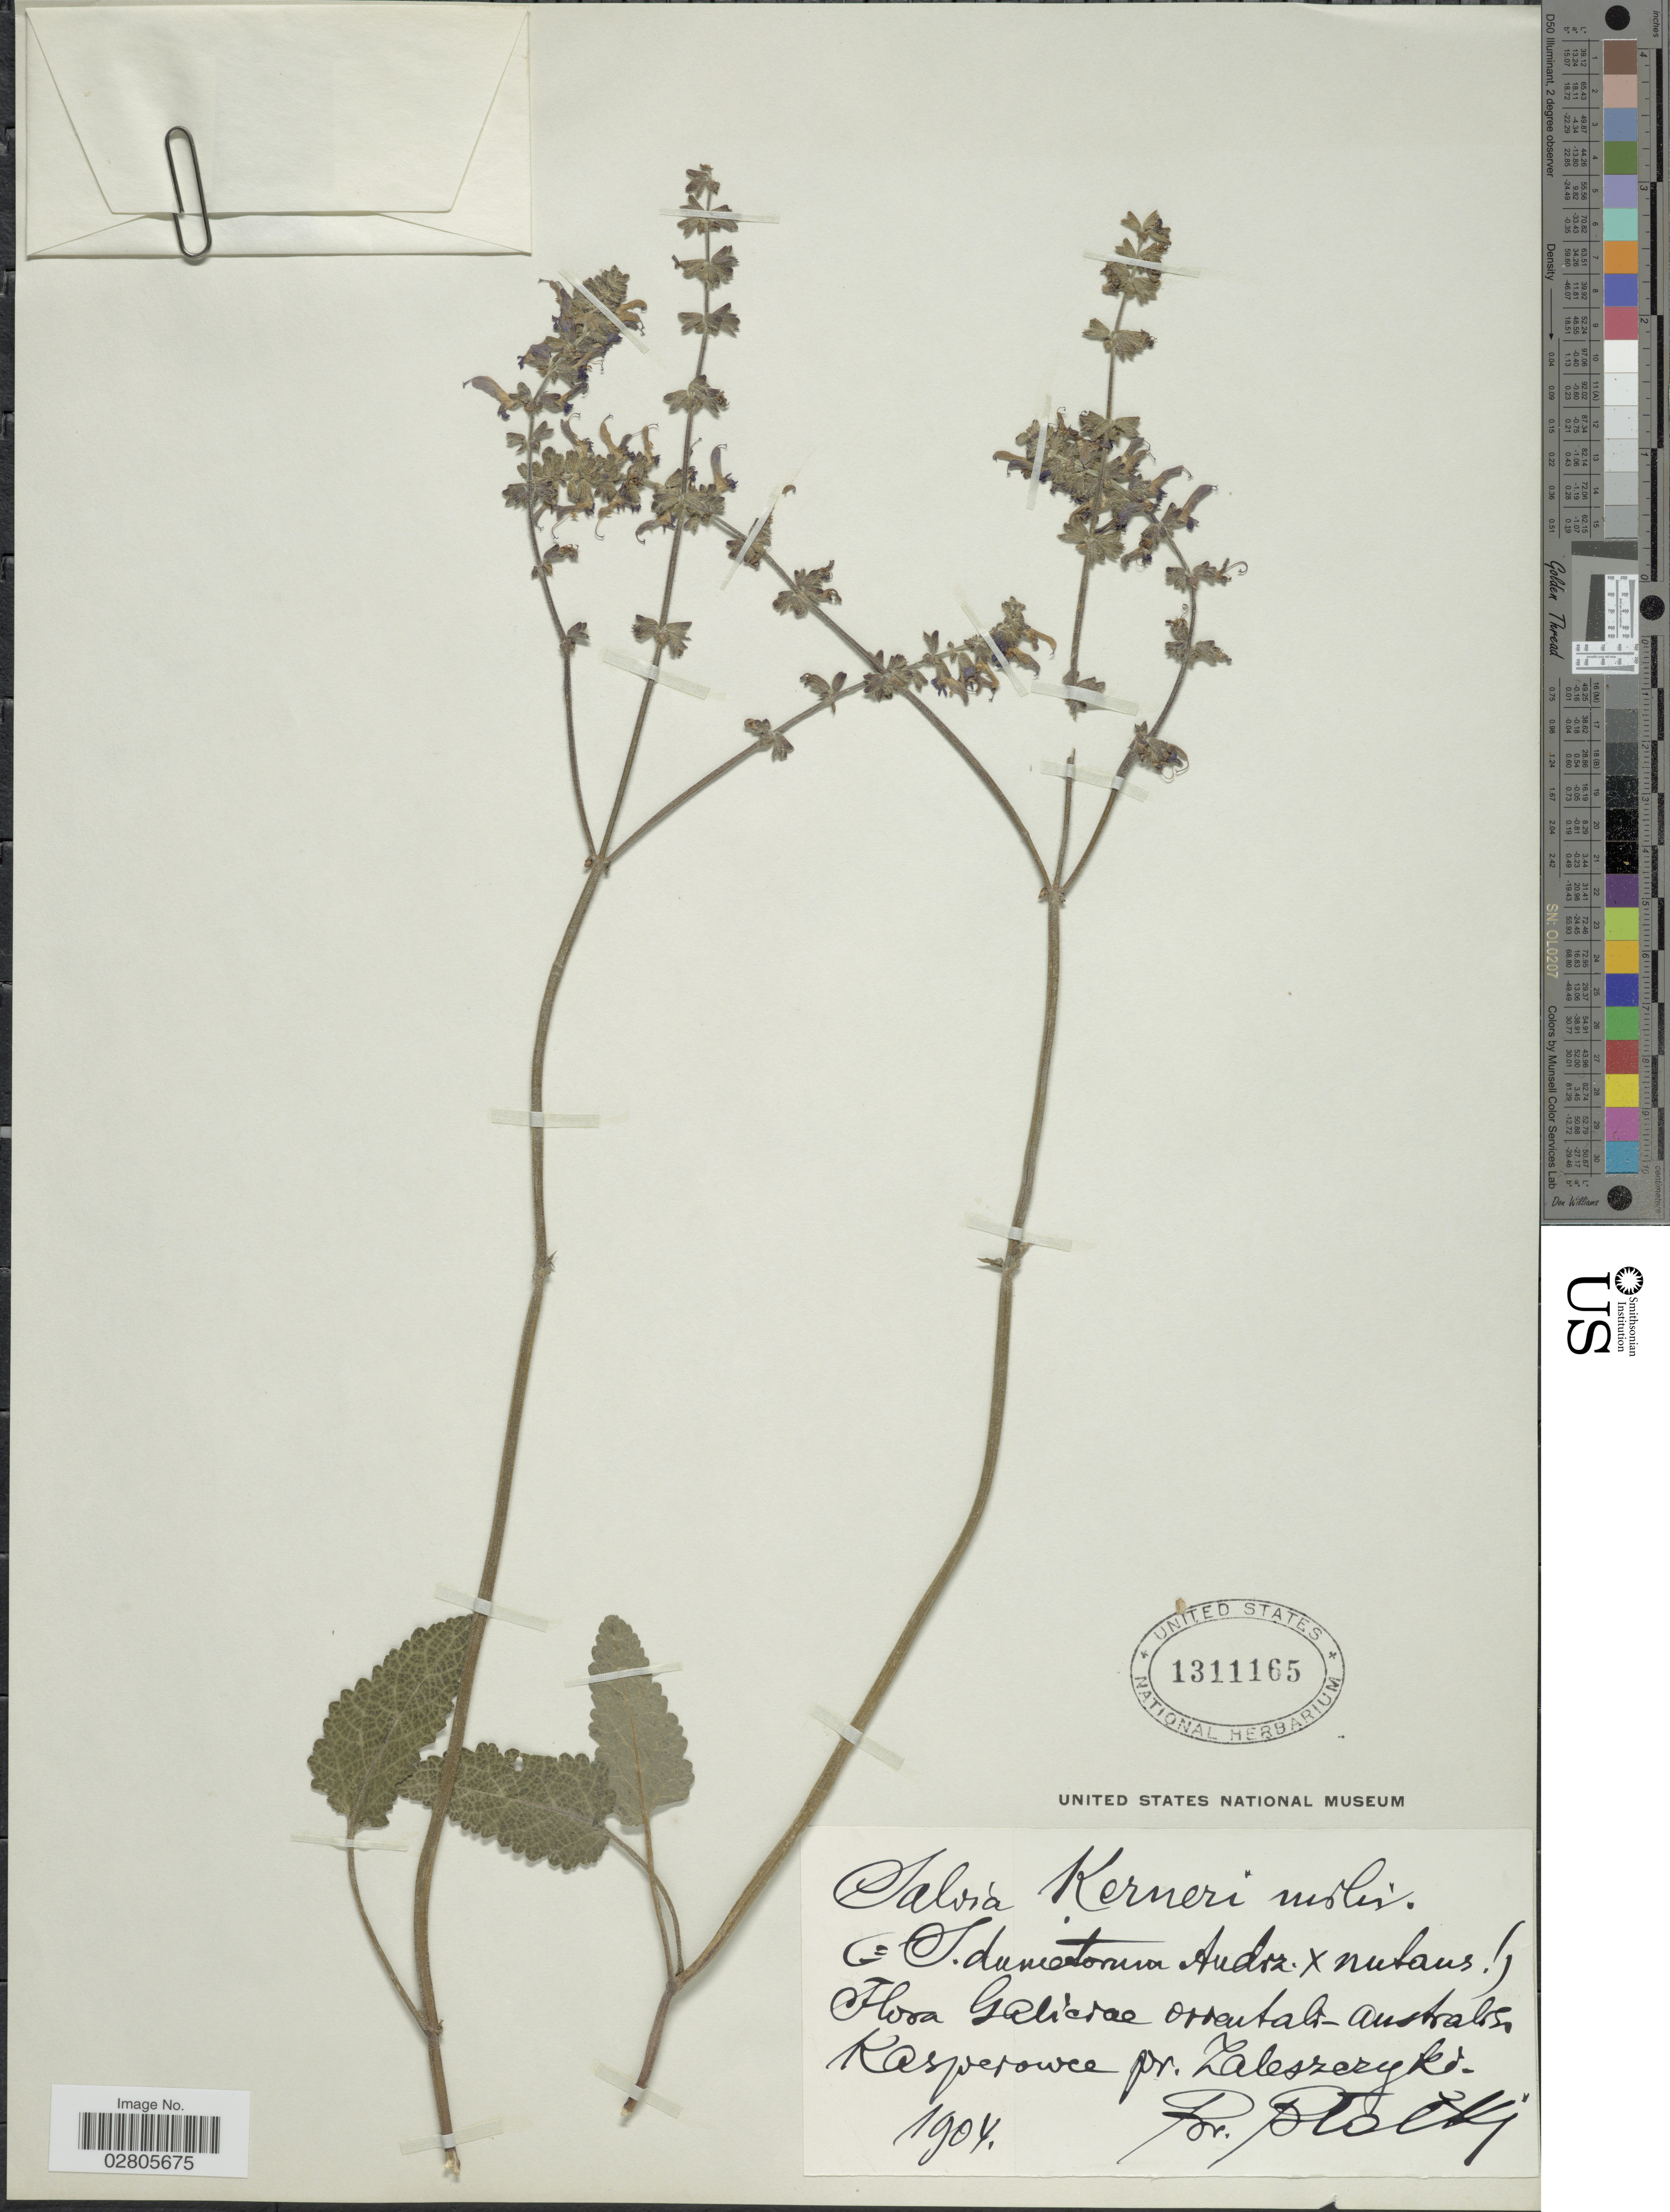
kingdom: Plantae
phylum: Tracheophyta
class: Magnoliopsida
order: Lamiales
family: Lamiaceae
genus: Salvia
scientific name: Salvia x kerneri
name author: Blocki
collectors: B. Stoltz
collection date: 1904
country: Ukraine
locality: Galiarae orientale-australis Kasperowce pr. Zaleszeryki.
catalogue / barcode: US 1311165